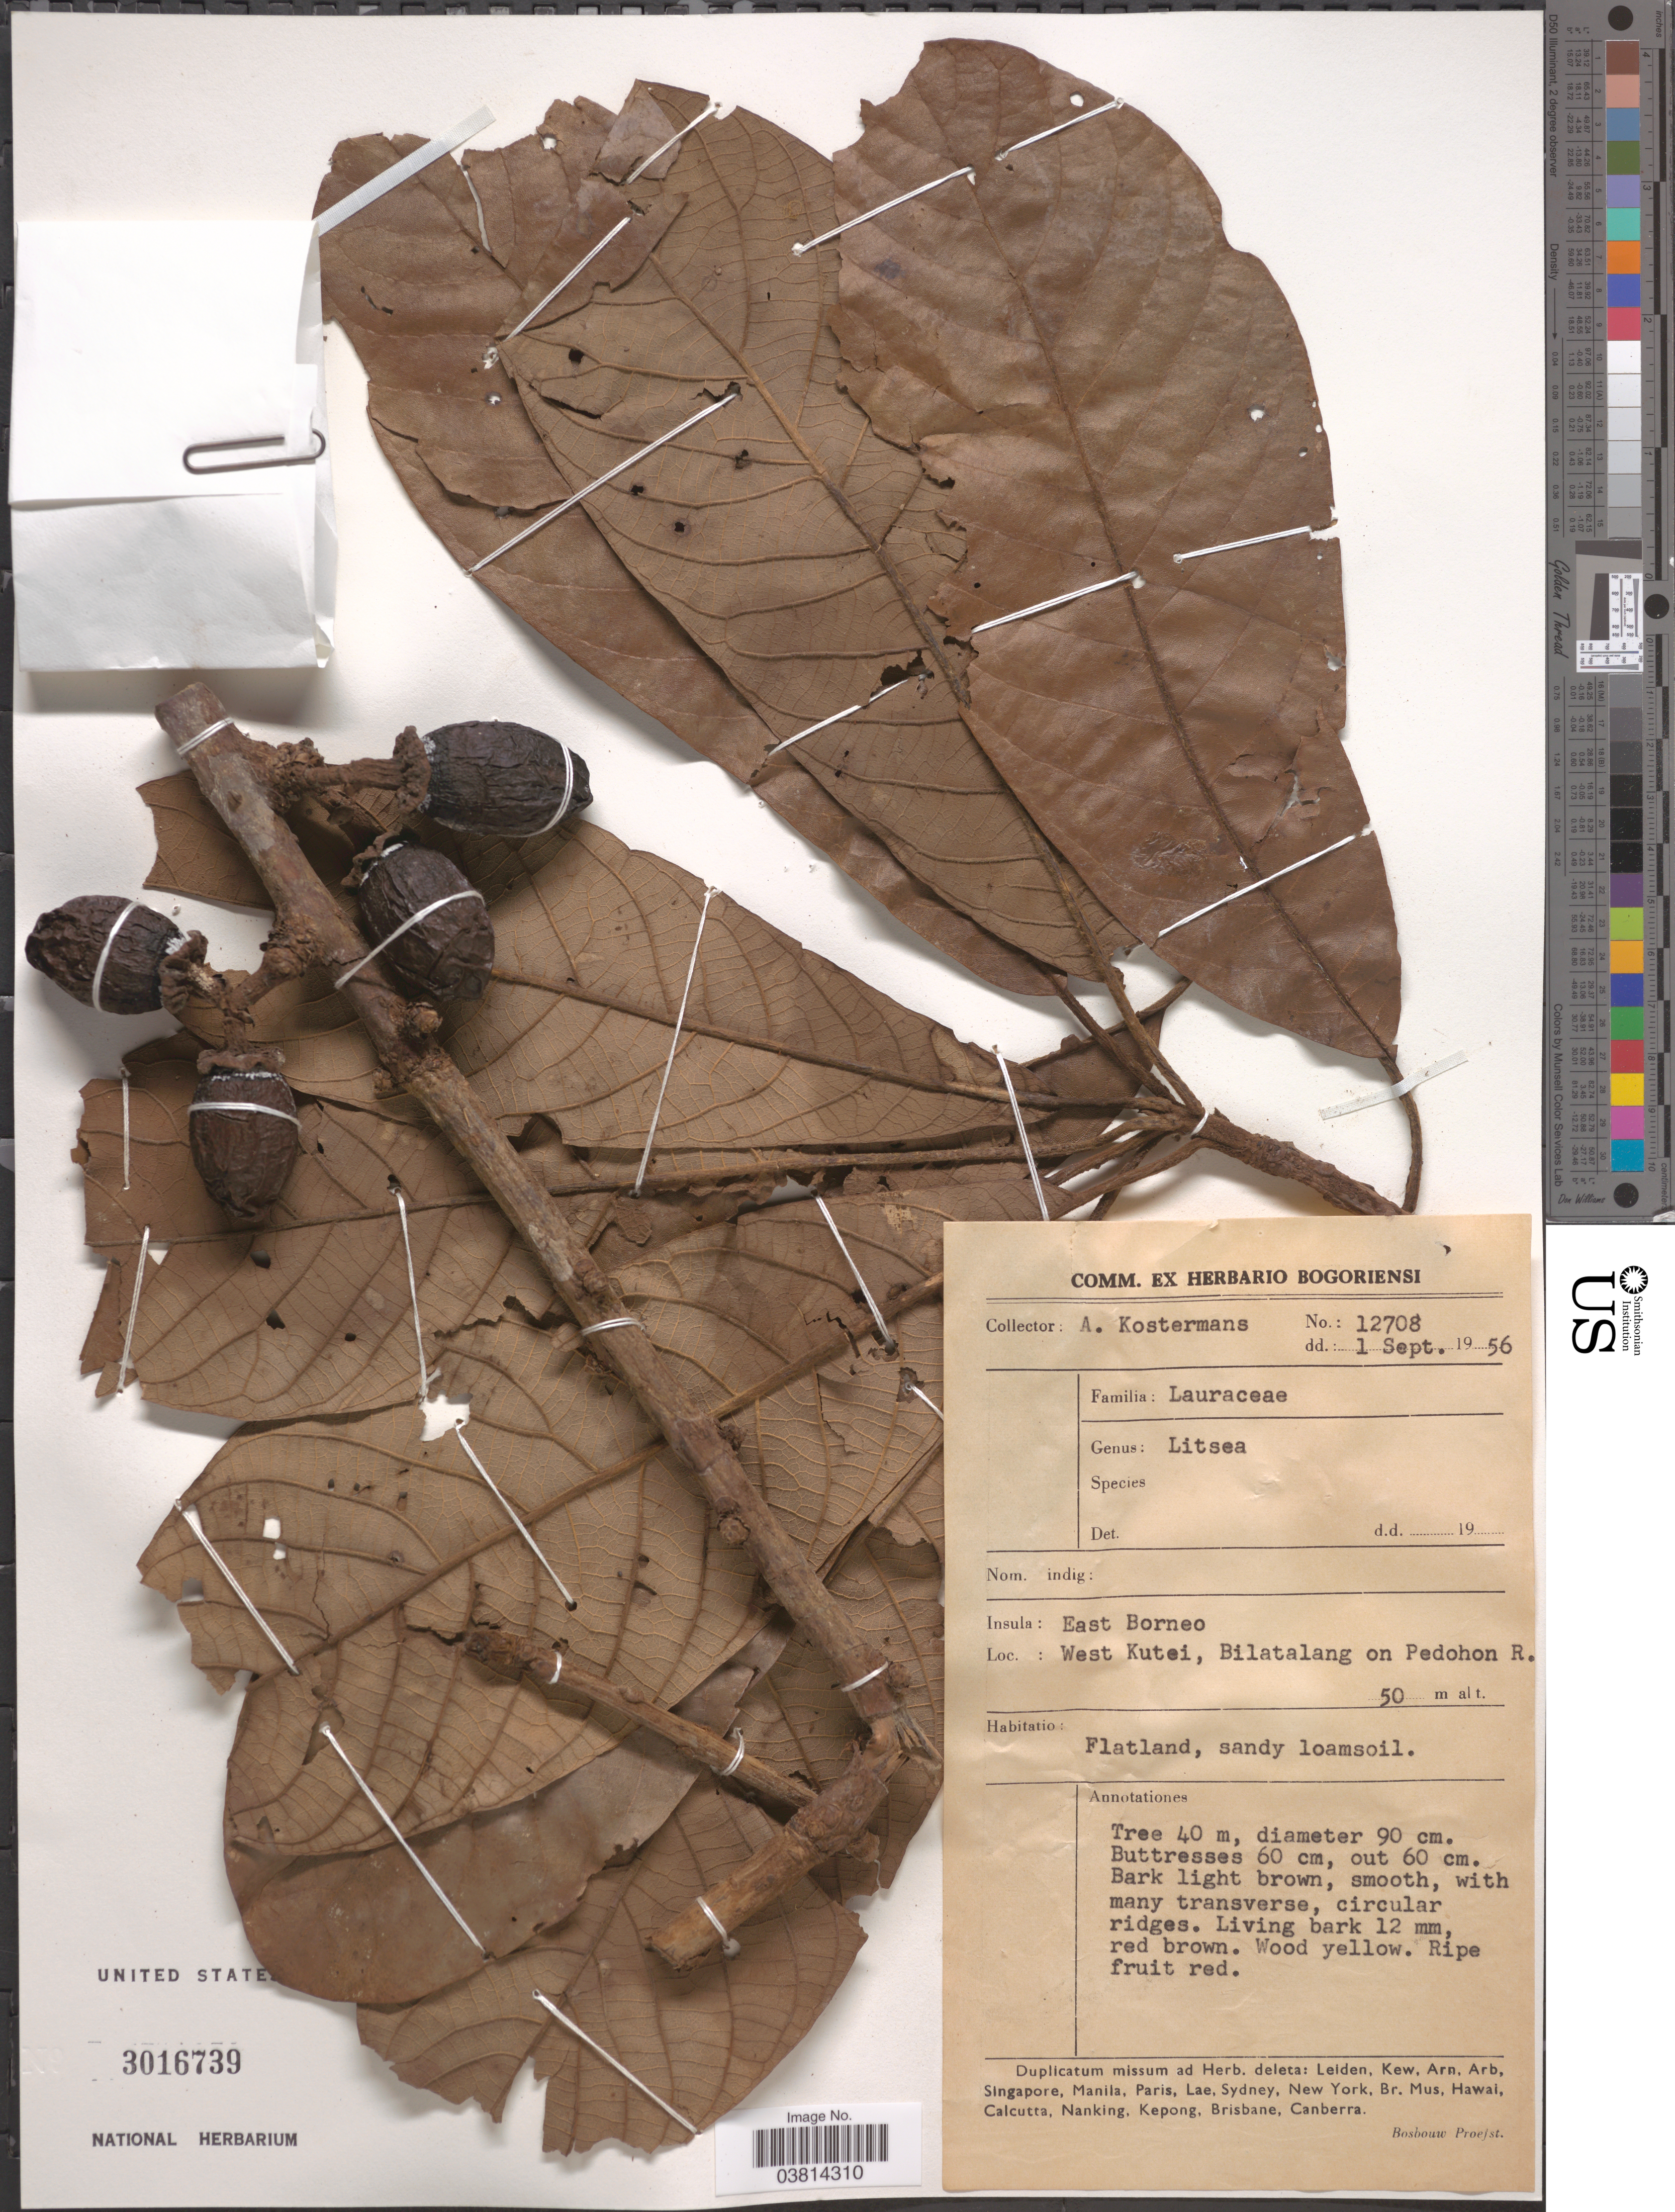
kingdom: Plantae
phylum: Tracheophyta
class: Magnoliopsida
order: Laurales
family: Lauraceae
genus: Litsea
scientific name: Litsea sp.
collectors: A. J. G. Kostermans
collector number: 12708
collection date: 1956-09-01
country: Indonesia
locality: Insula: East Borneo. West Kutei, Bilatalang on Pedohon R.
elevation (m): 50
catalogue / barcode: US 3016739